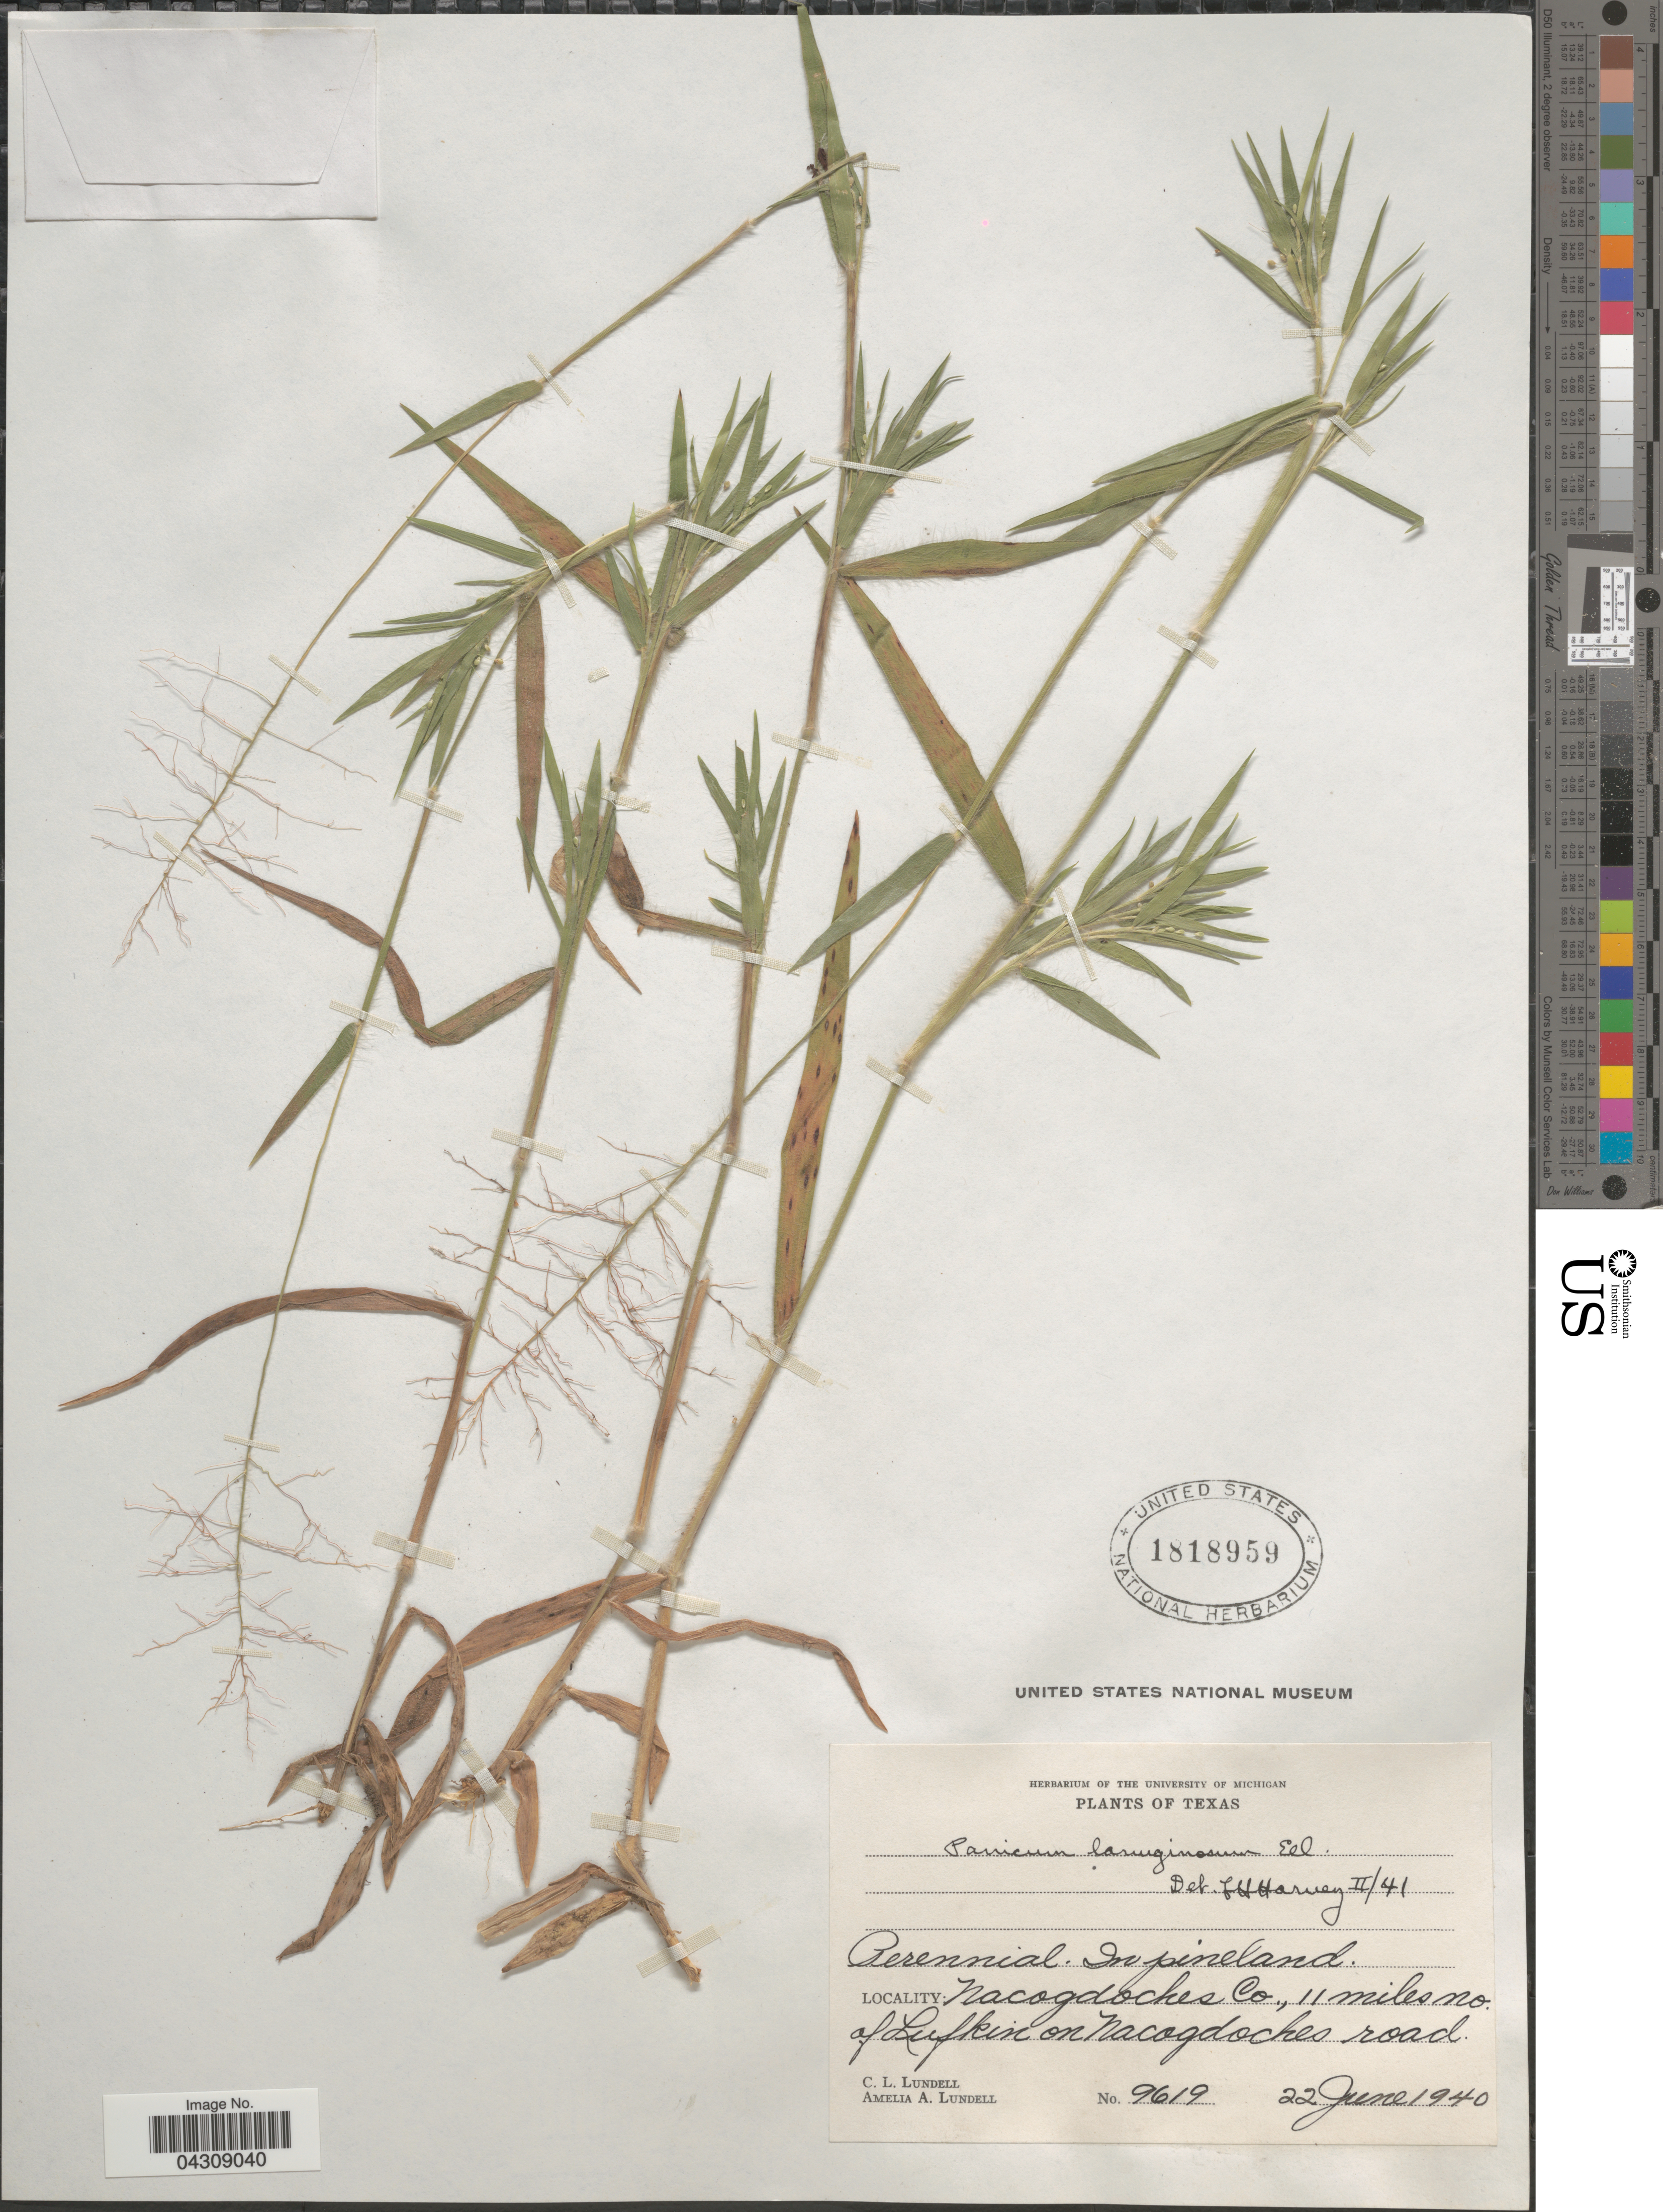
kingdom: Plantae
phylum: Tracheophyta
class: Liliopsida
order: Poales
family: Poaceae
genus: Dichanthelium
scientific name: Dichanthelium acuminatum var. acuminatum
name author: (Sw.) Gould & C.A. Clark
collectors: C. L. Lundell & A. A. Lundell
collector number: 9619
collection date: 1940-06-22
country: United States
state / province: Texas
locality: Nacogdoches Co., 11 miles no. of Lufkin on Nacogdoches road.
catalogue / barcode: US 1818959